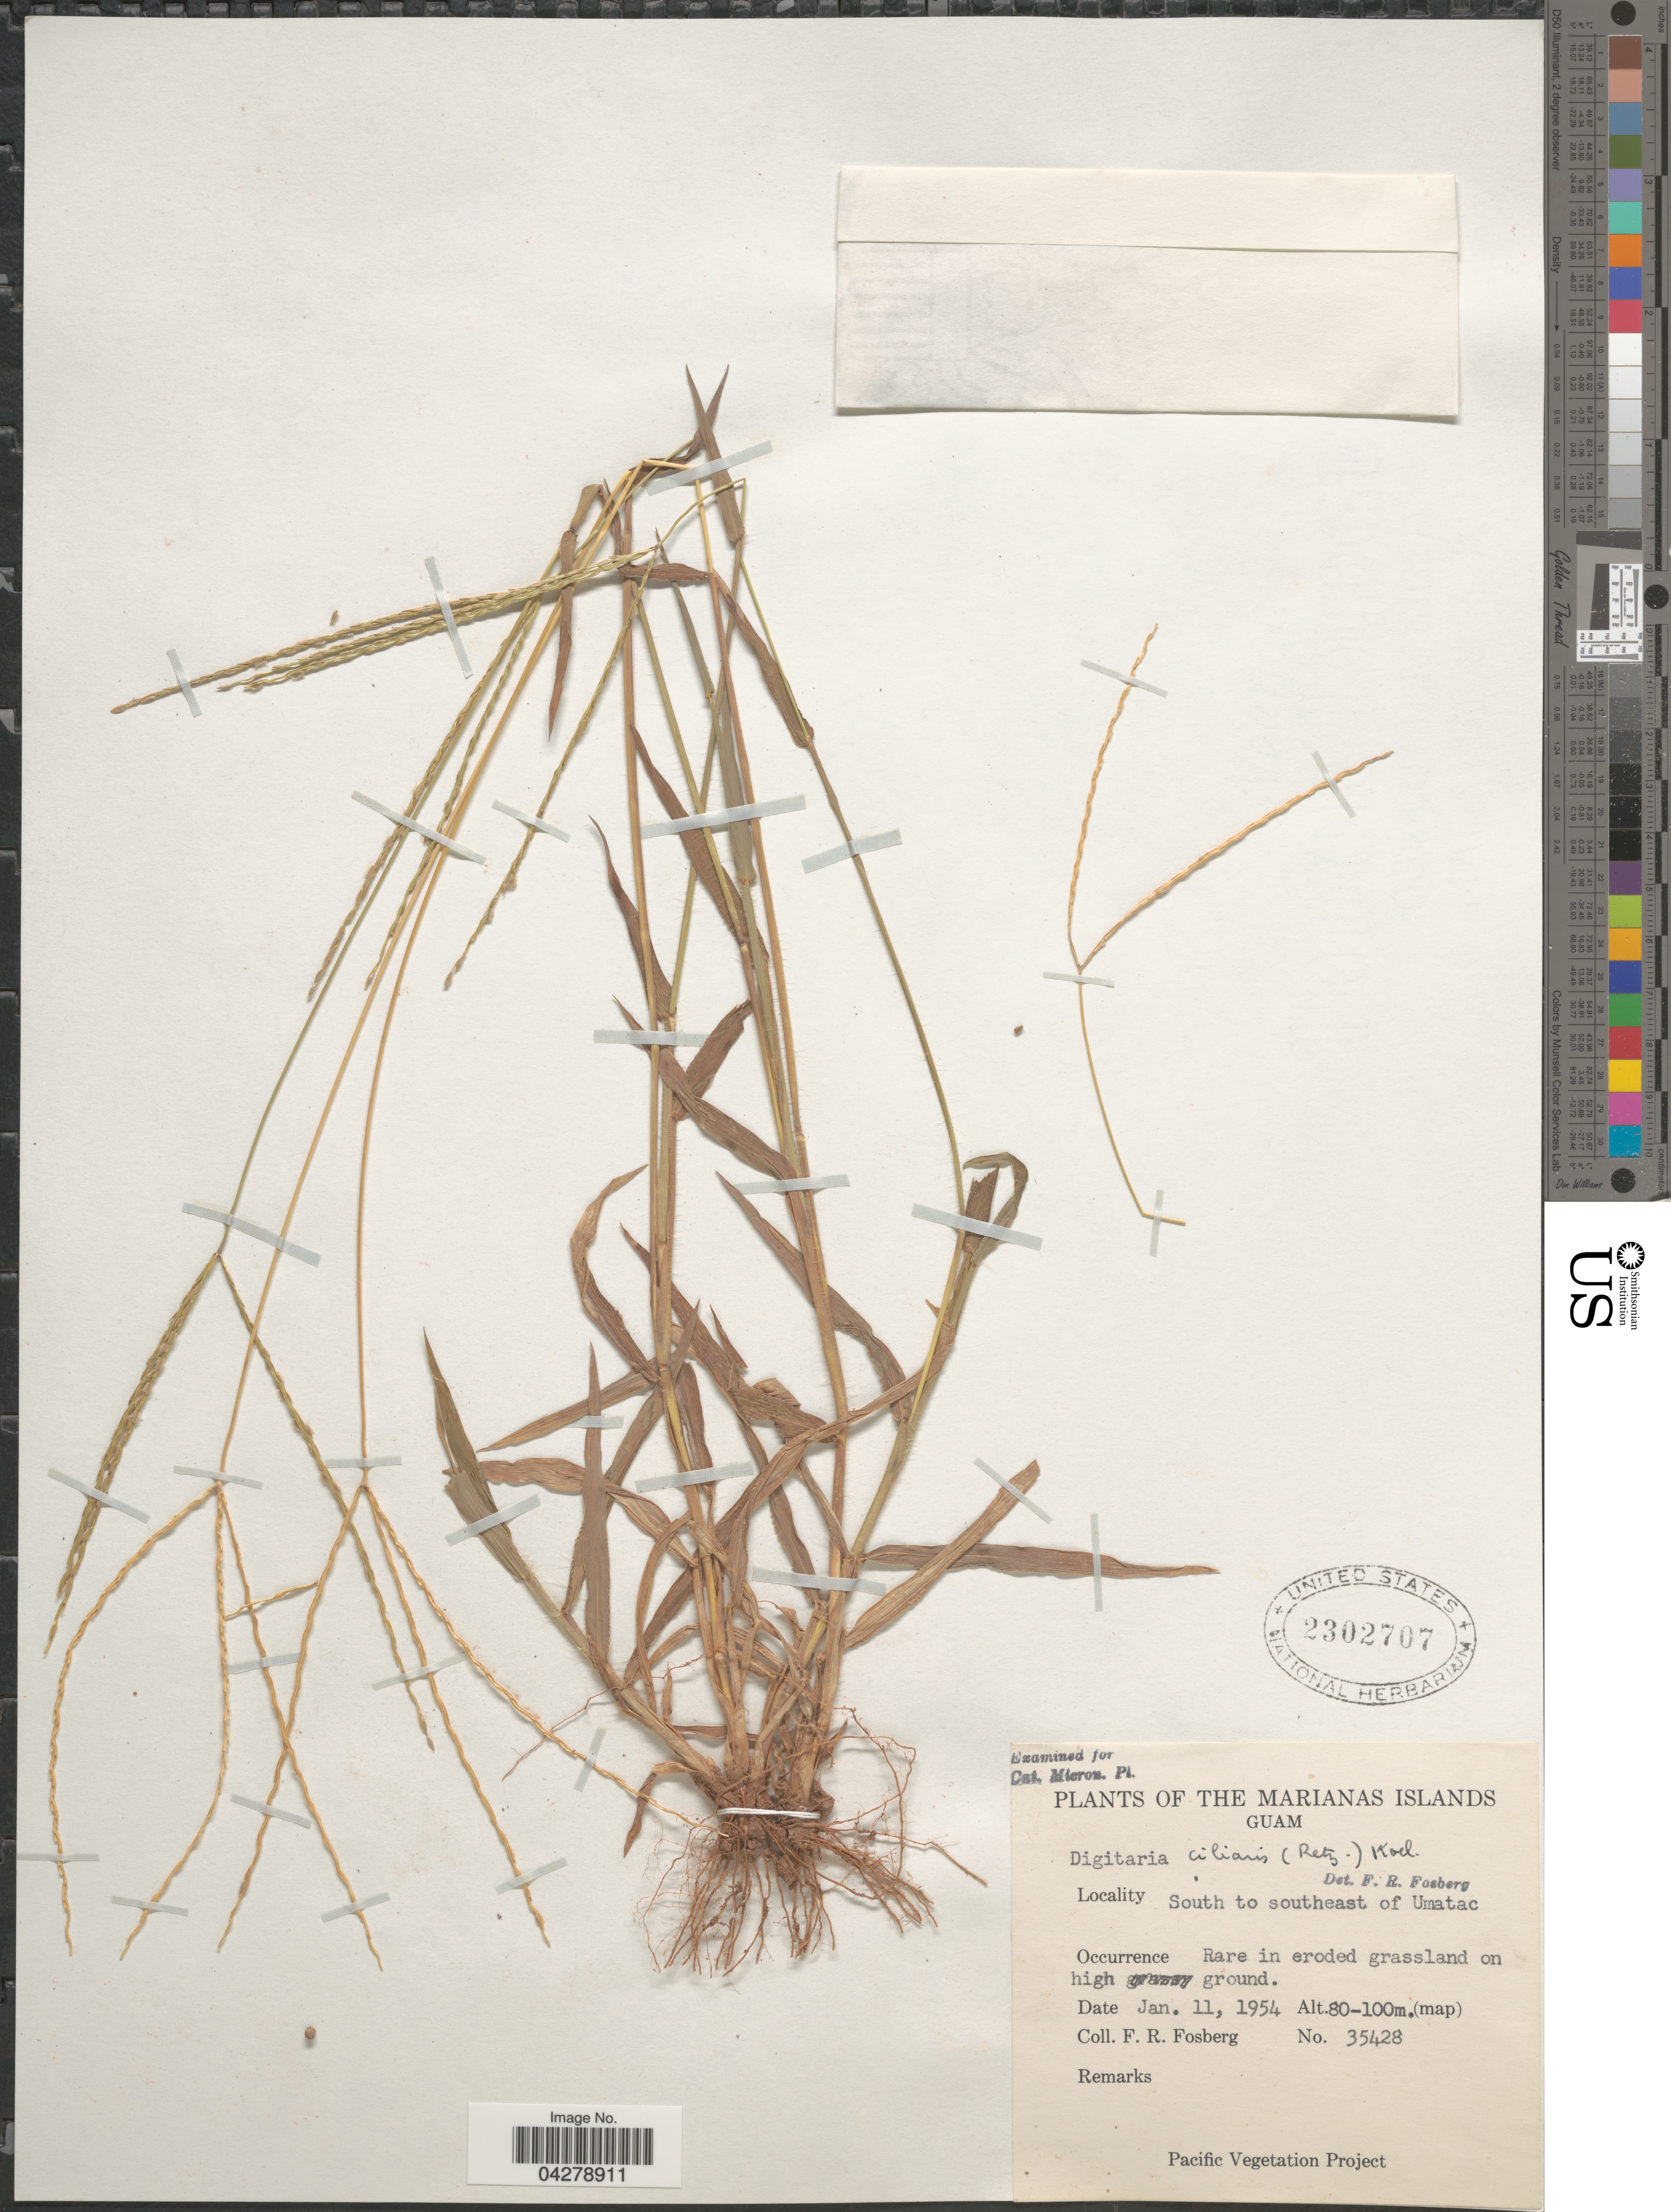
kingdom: Plantae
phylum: Tracheophyta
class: Liliopsida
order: Poales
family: Poaceae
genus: Digitaria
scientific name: Digitaria ciliaris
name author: (Retz.) Koeler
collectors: F. R. Fosberg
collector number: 35428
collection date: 1954-01-11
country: Guam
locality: The Marianas Islands. South to southeast of Umatac.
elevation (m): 80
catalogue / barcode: US 2302707